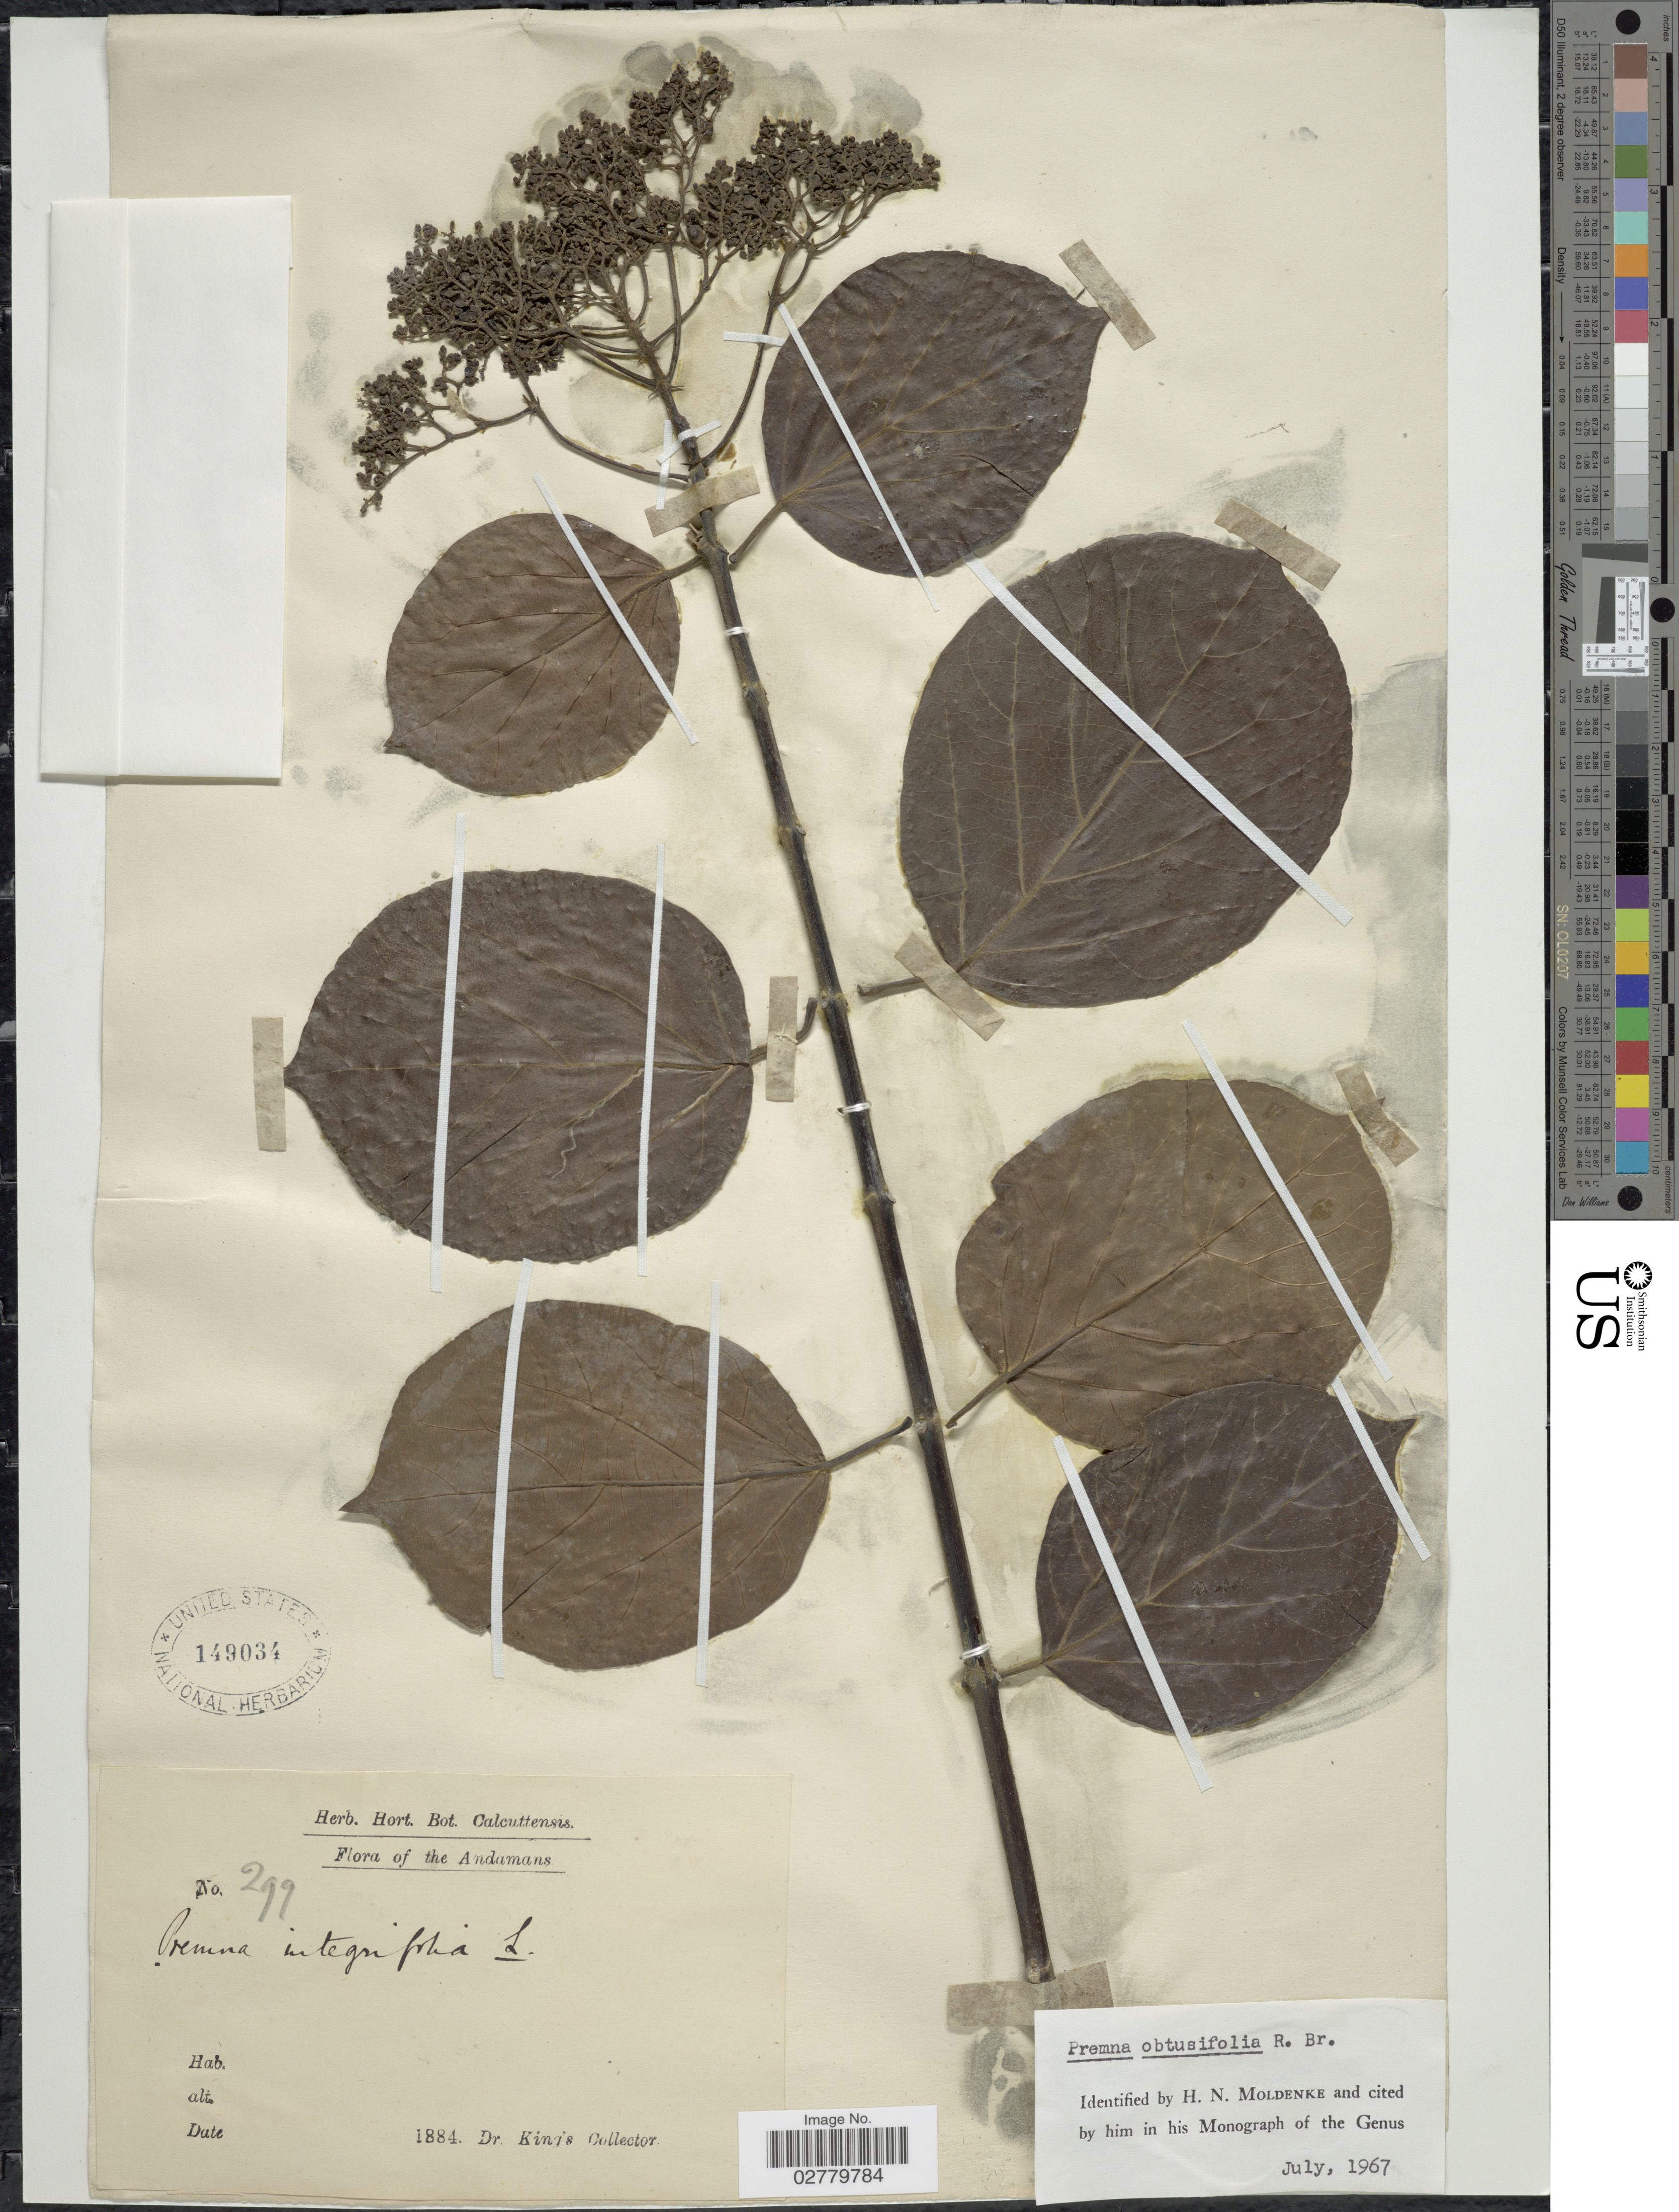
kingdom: Plantae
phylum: Tracheophyta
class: Magnoliopsida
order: Lamiales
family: Lamiaceae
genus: Premna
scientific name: Premna obtusifolia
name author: R. Br.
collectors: Dr. King's collector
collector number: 299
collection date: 1884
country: India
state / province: Andaman and Nicobar Islands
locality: Andamans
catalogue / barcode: US 149034